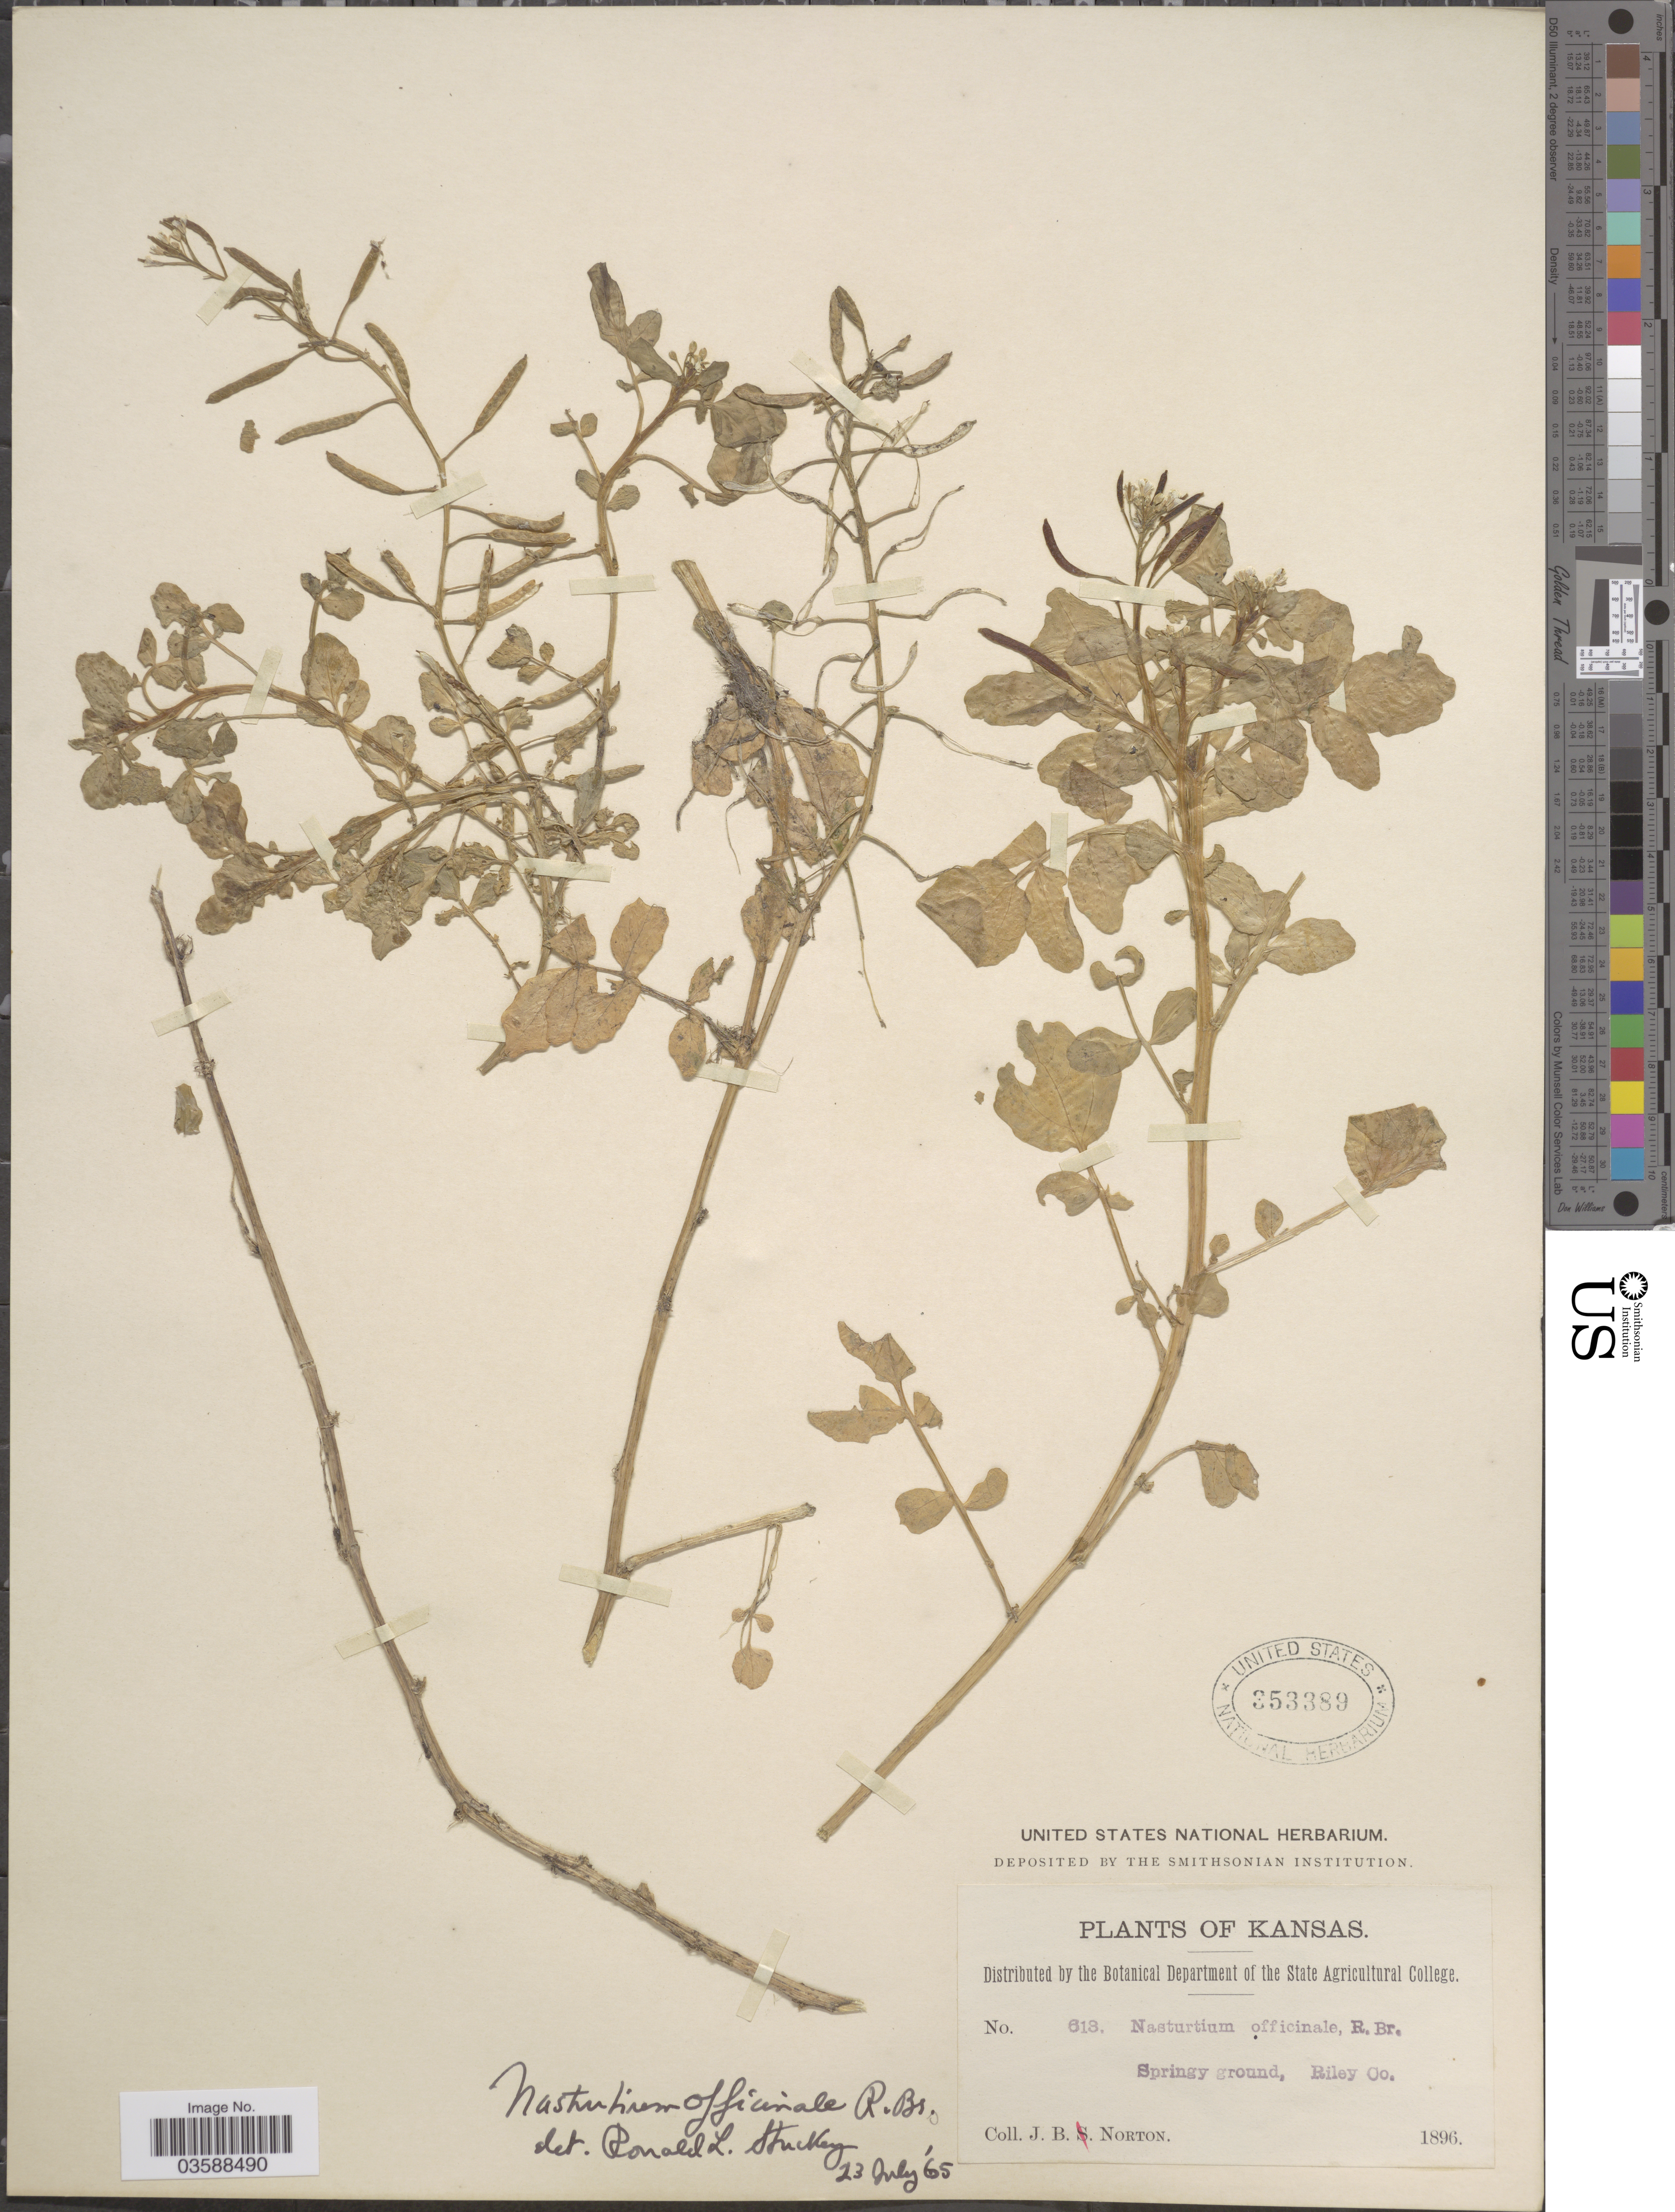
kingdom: Plantae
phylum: Tracheophyta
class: Magnoliopsida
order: Brassicales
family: Brassicaceae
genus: Nasturtium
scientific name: Nasturtium officinale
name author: R. Br.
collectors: J. B. Norton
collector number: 613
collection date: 1896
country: United States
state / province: Kansas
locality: Springy ground, Riley Co.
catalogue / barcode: US 353389